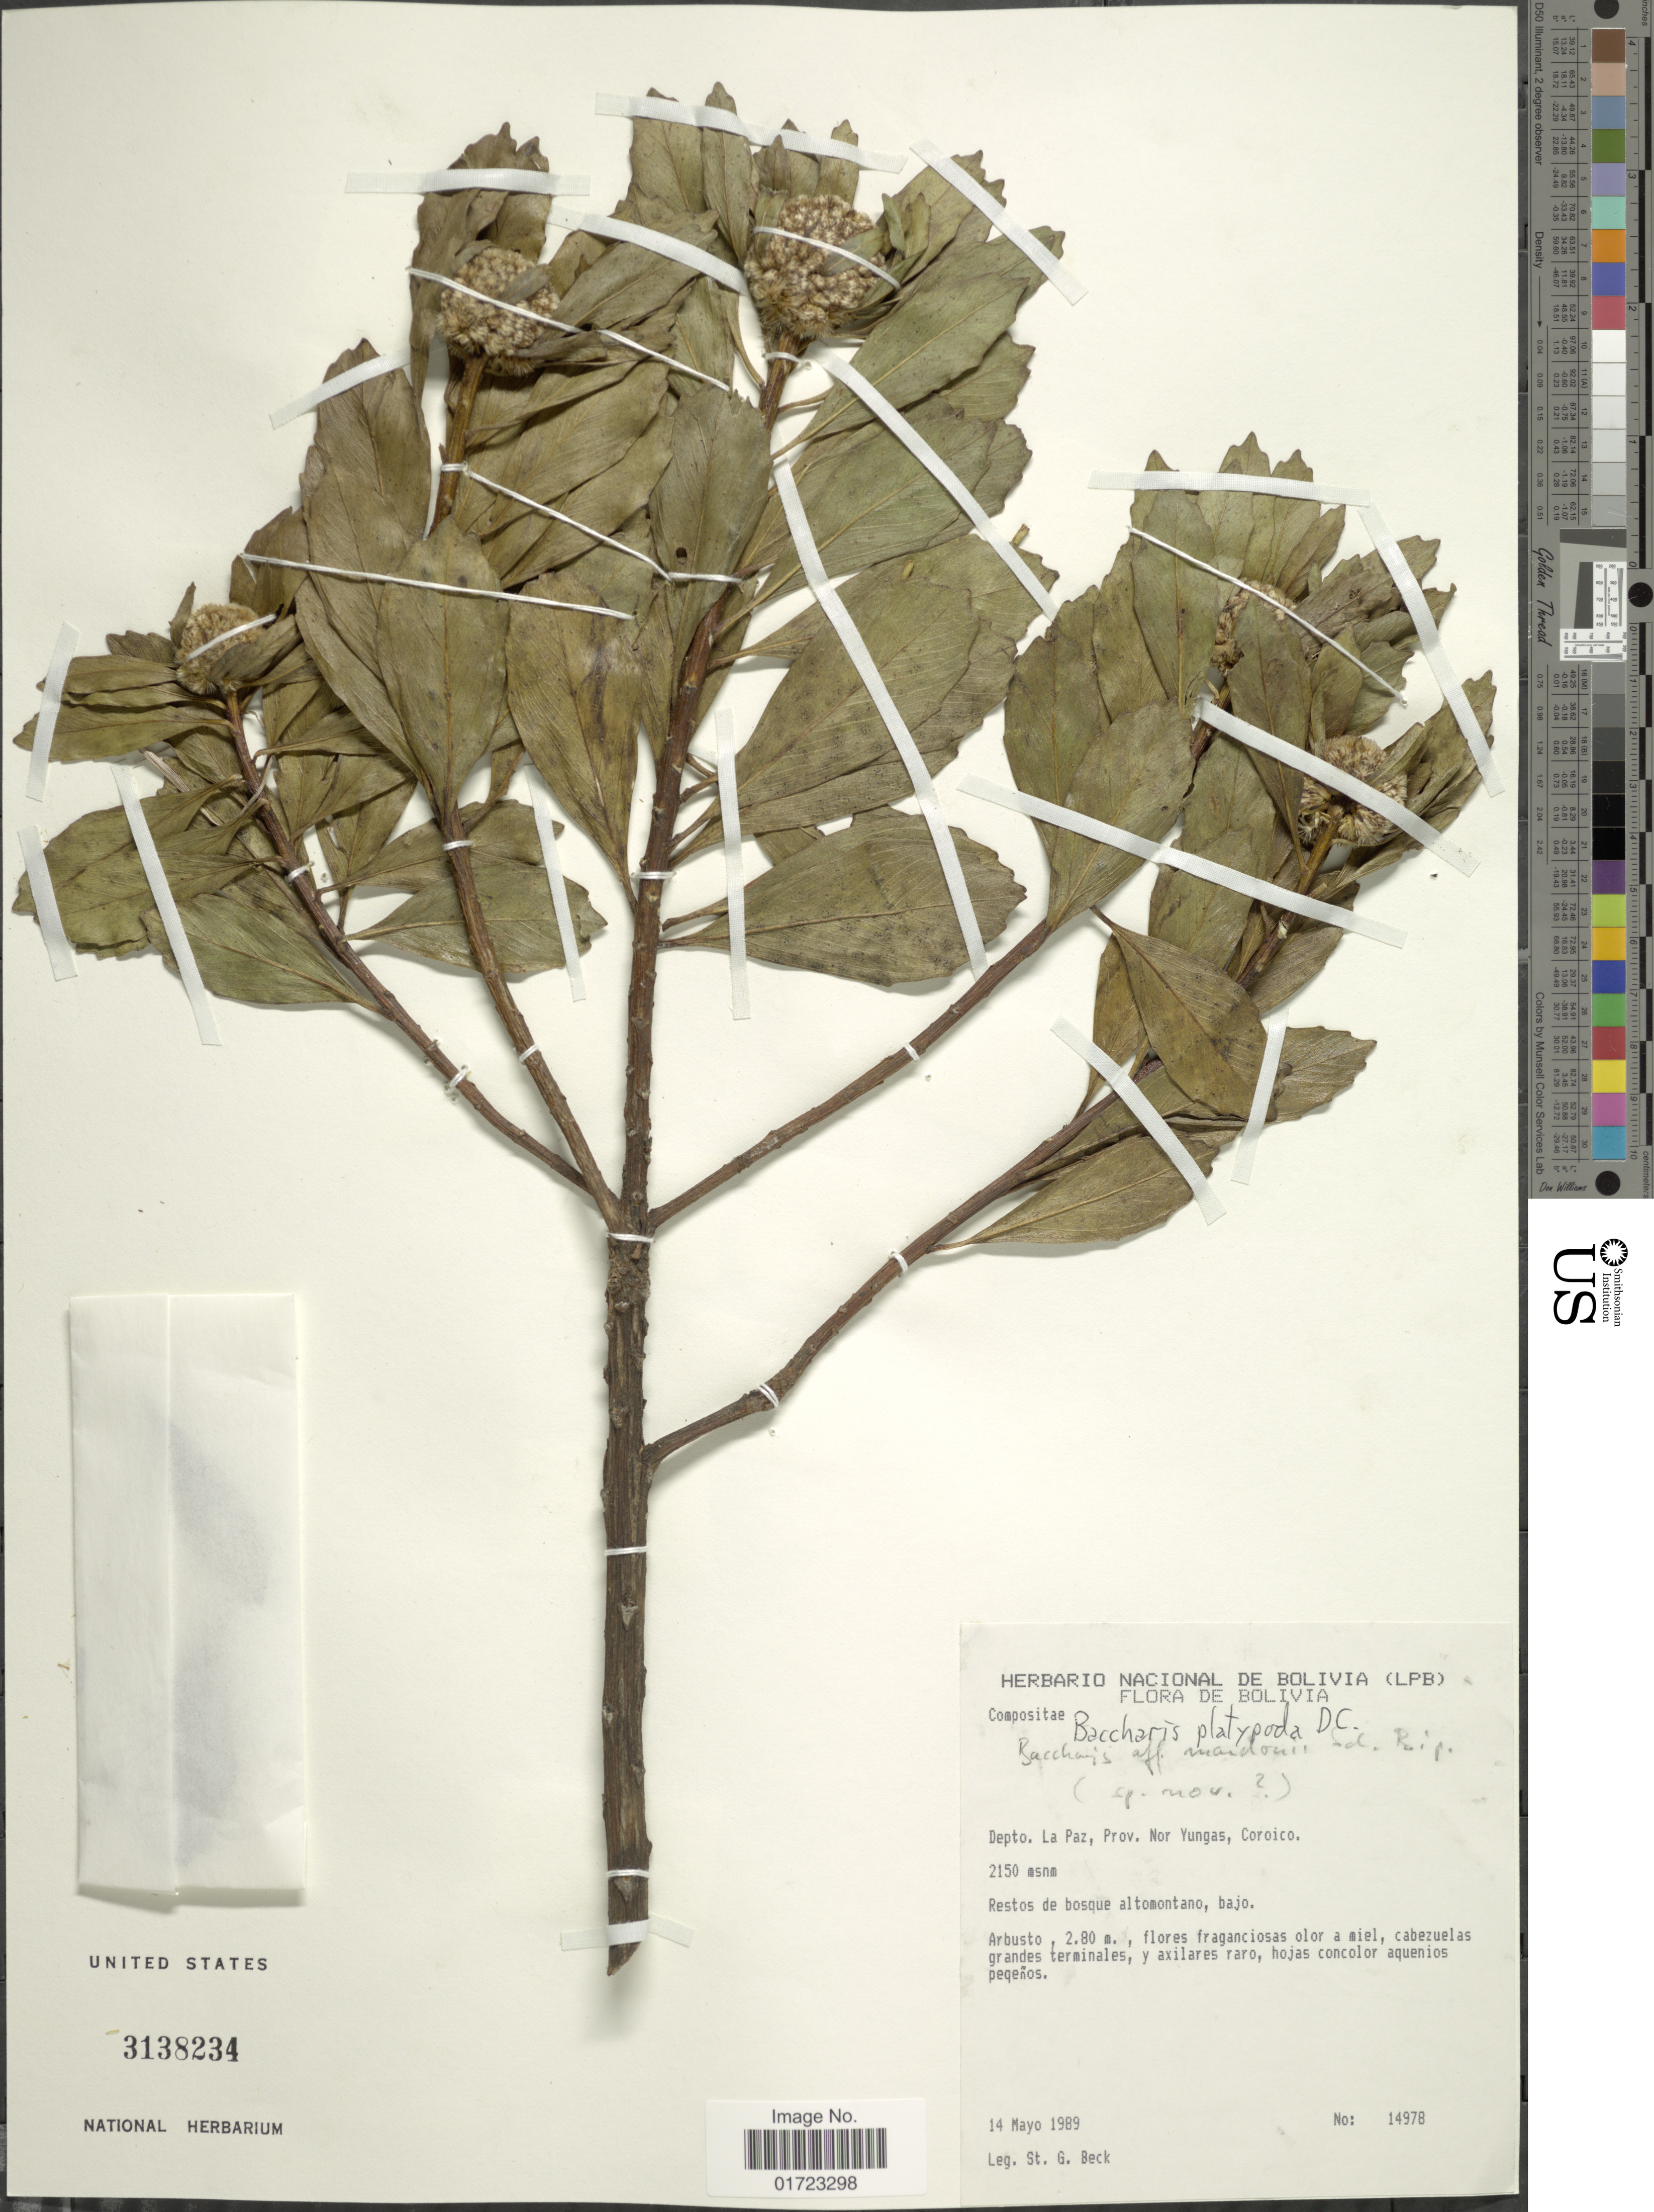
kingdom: Plantae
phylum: Tracheophyta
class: Magnoliopsida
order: Asterales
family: Asteraceae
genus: Baccharis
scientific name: Baccharis platypoda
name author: DC.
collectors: S. G. Beck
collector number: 14978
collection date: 1989-05-14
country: Bolivia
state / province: La Paz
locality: Depto. La Paz. Prov. Nor Yungas, Coroico.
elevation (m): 2150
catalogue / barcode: US 3138234